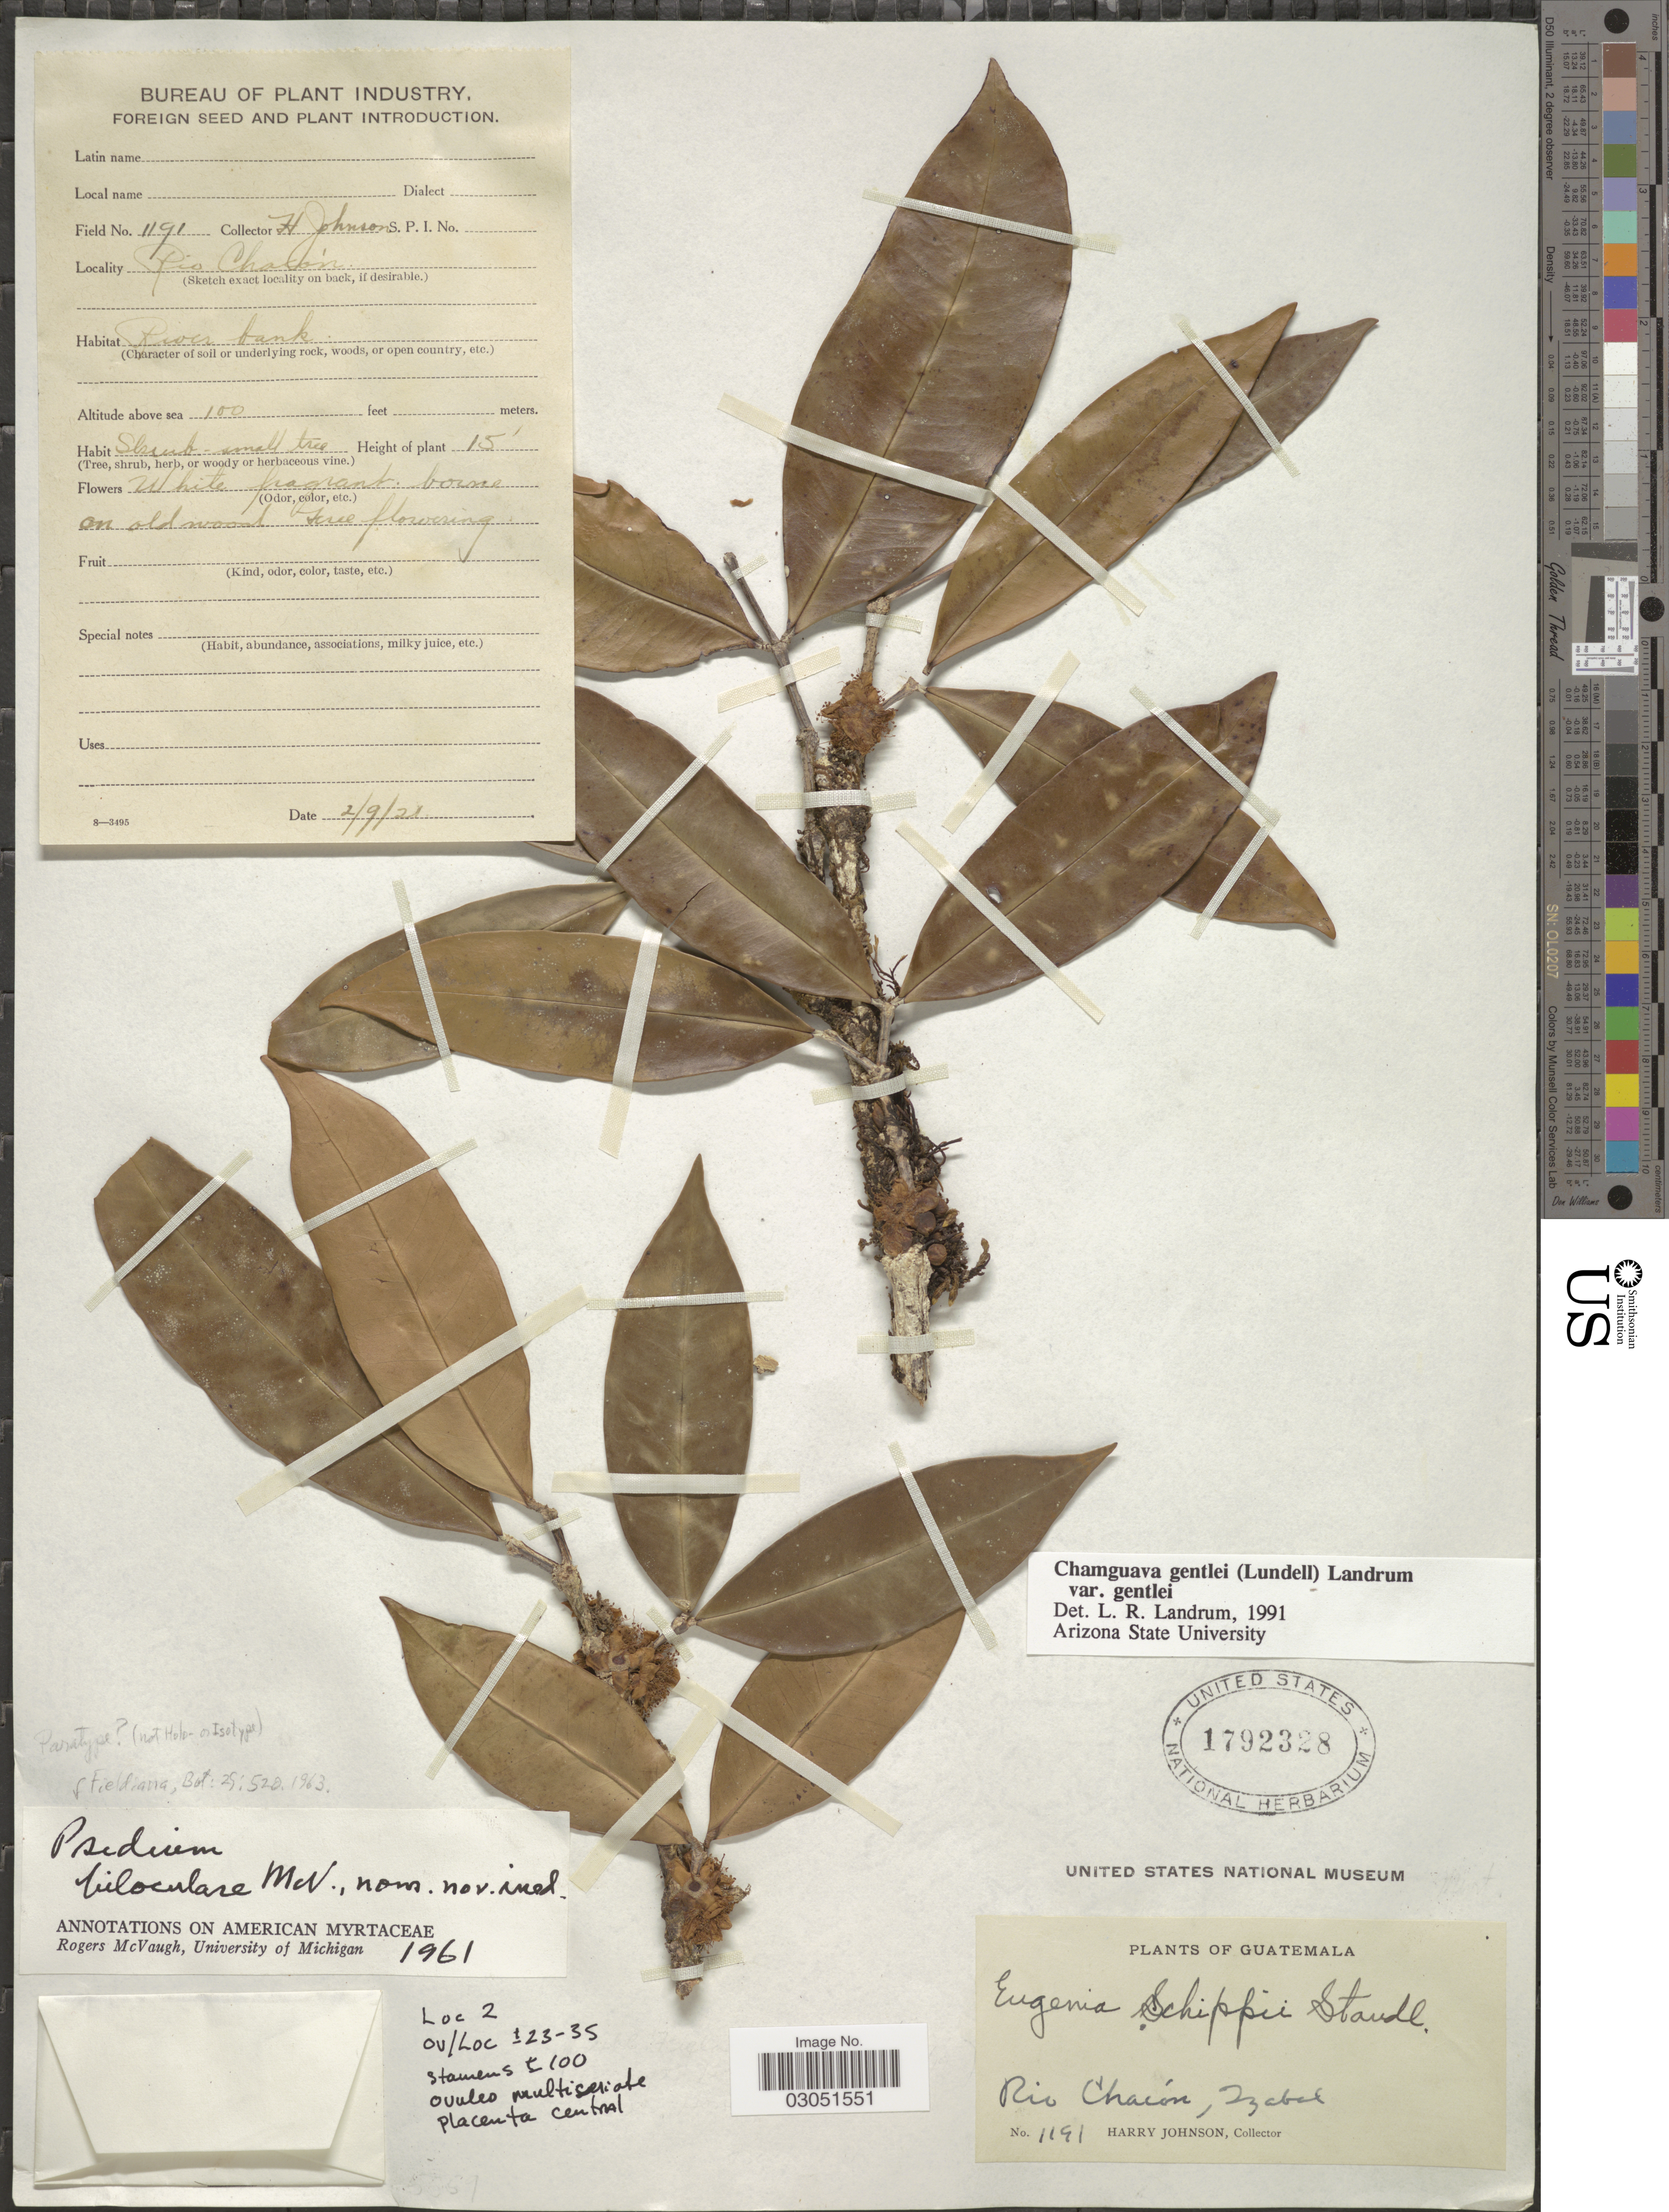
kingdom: Plantae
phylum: Tracheophyta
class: Magnoliopsida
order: Myrtales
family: Myrtaceae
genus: Chamguava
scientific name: Chamguava gentlei var. gentlei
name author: (Lundell) Landrum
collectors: H. Johnson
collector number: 1191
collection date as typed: Transcribed d/m/y: 2/9/21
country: Guatemala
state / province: Izabal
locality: Rio Chacón.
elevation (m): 30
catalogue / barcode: US 1792328